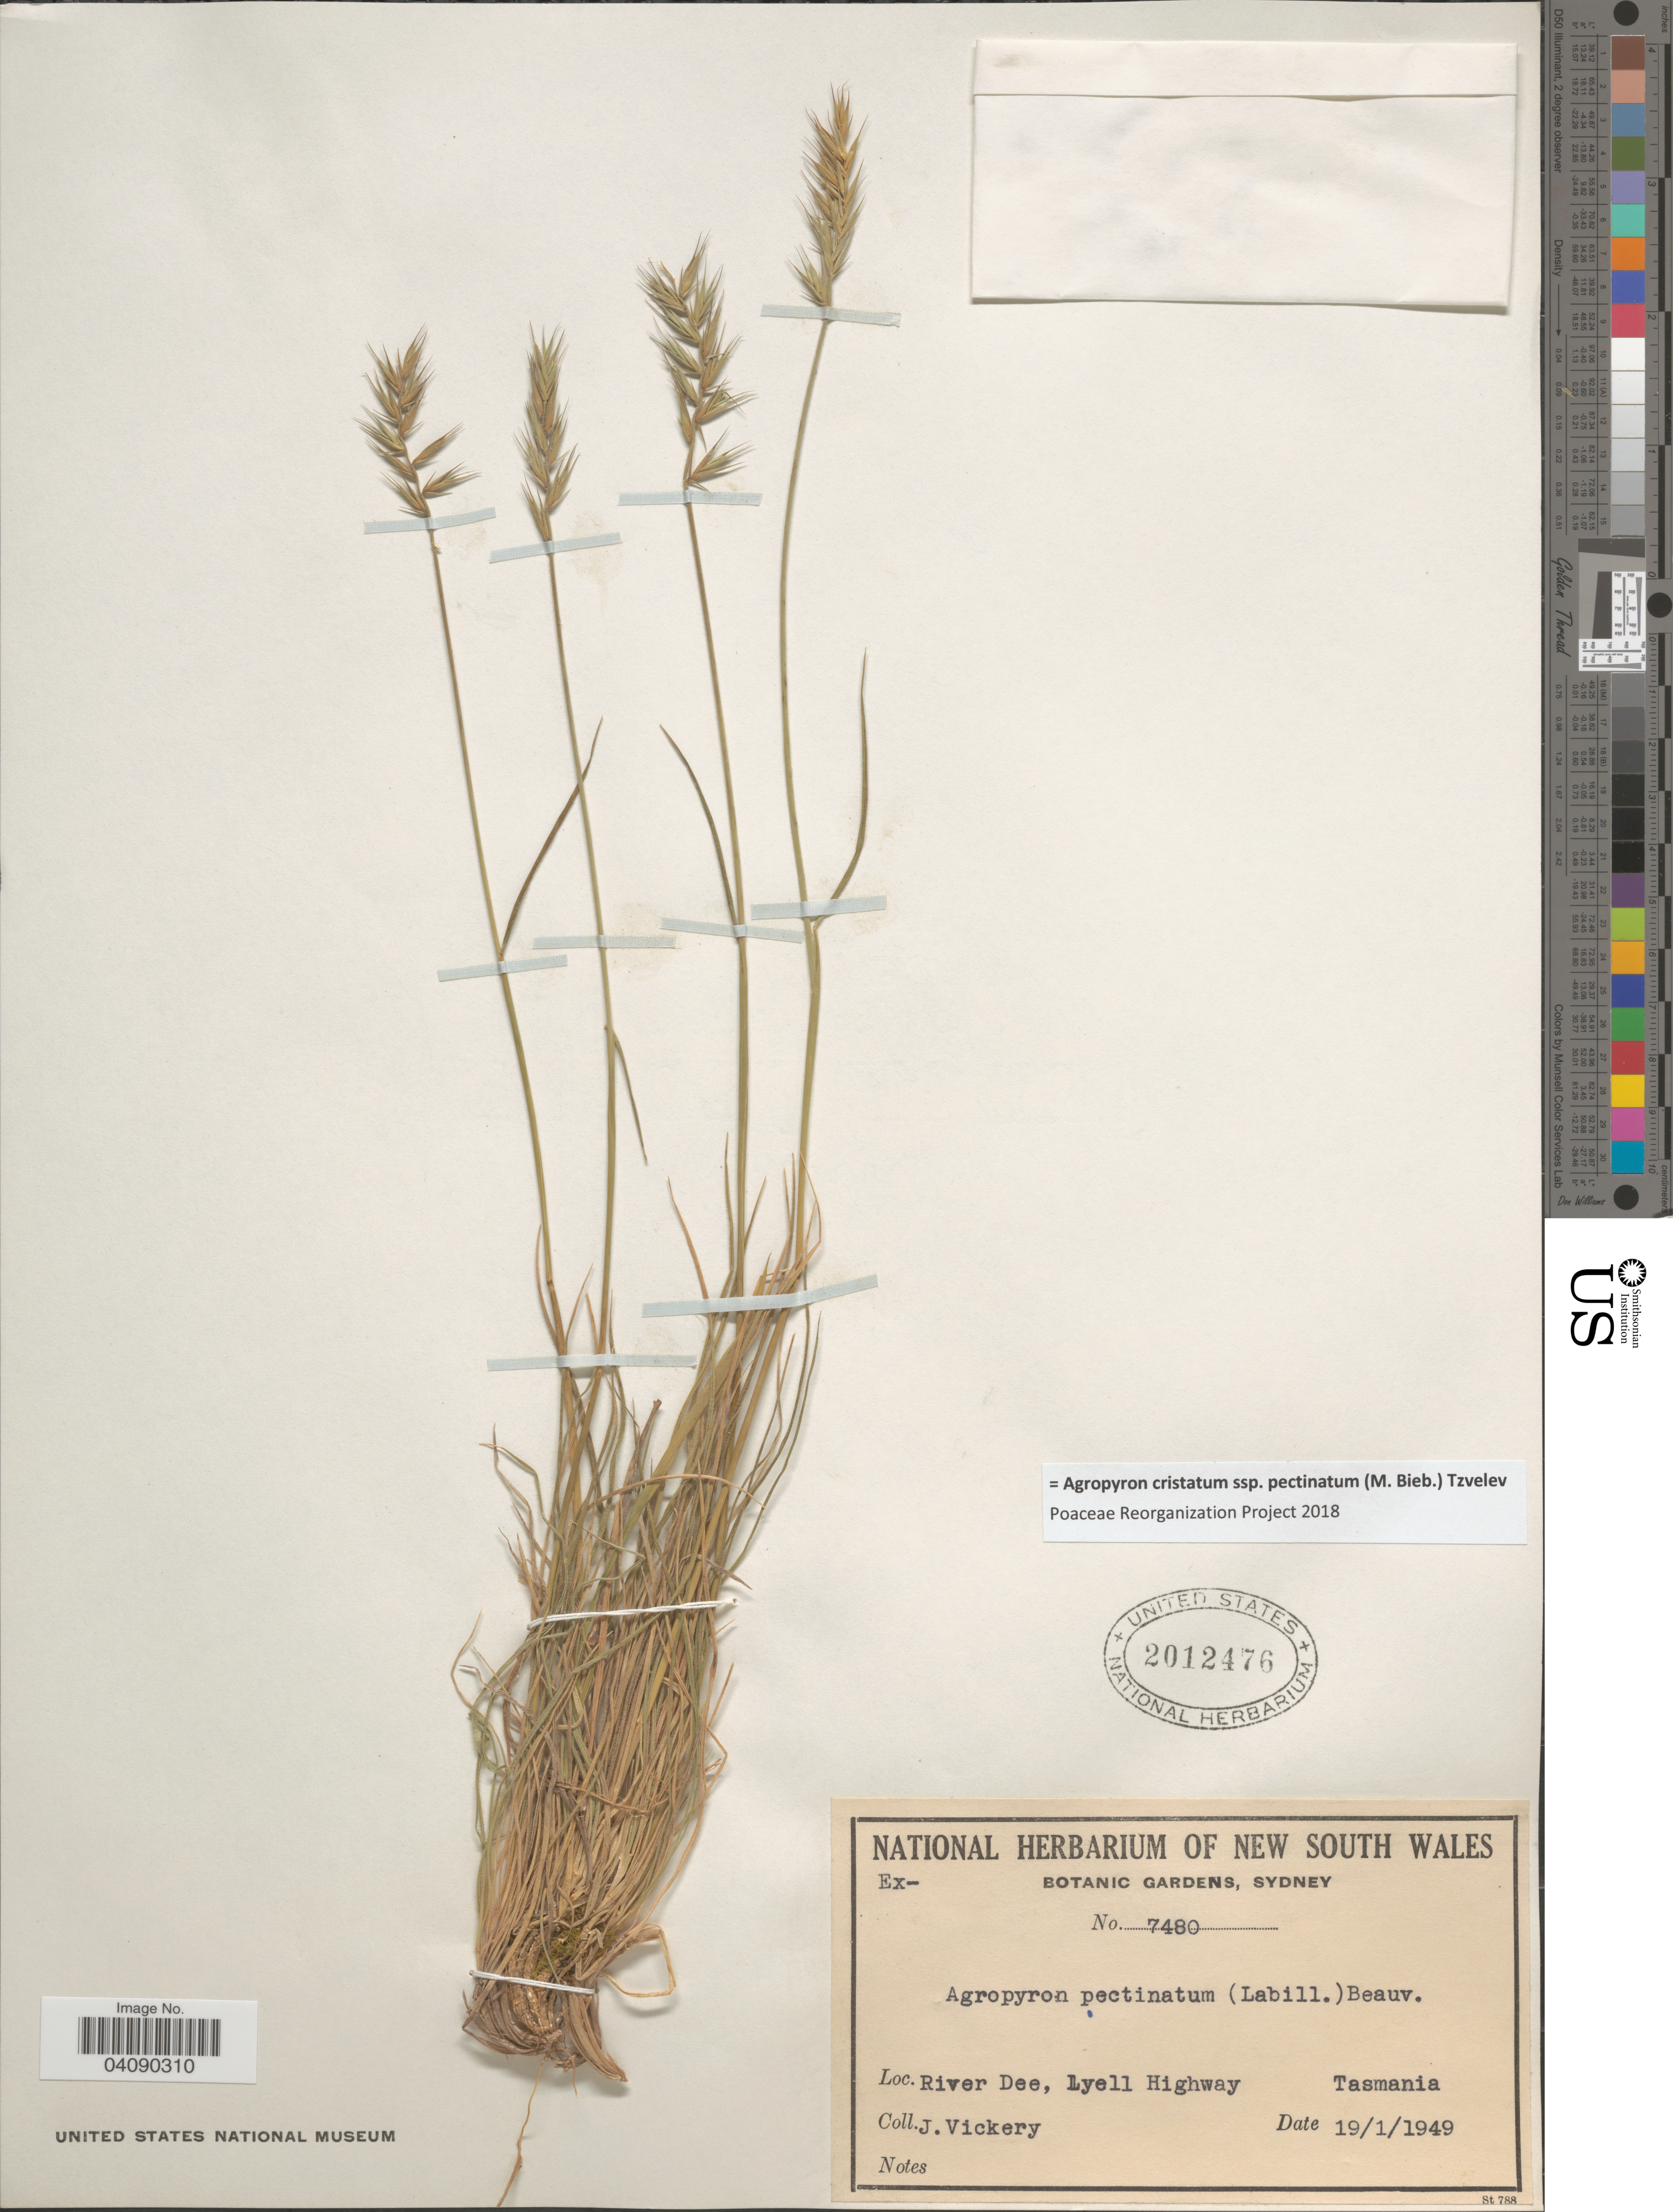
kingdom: Plantae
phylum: Tracheophyta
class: Liliopsida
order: Poales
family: Poaceae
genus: Agropyron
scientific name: Agropyron cristatum subsp. pectinatum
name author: (M. Bieb.) Tzvelev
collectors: J. Vickery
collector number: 7480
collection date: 1949-01-19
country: Australia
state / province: Tasmania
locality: River Dee, Lyell Highway.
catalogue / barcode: US 2012476